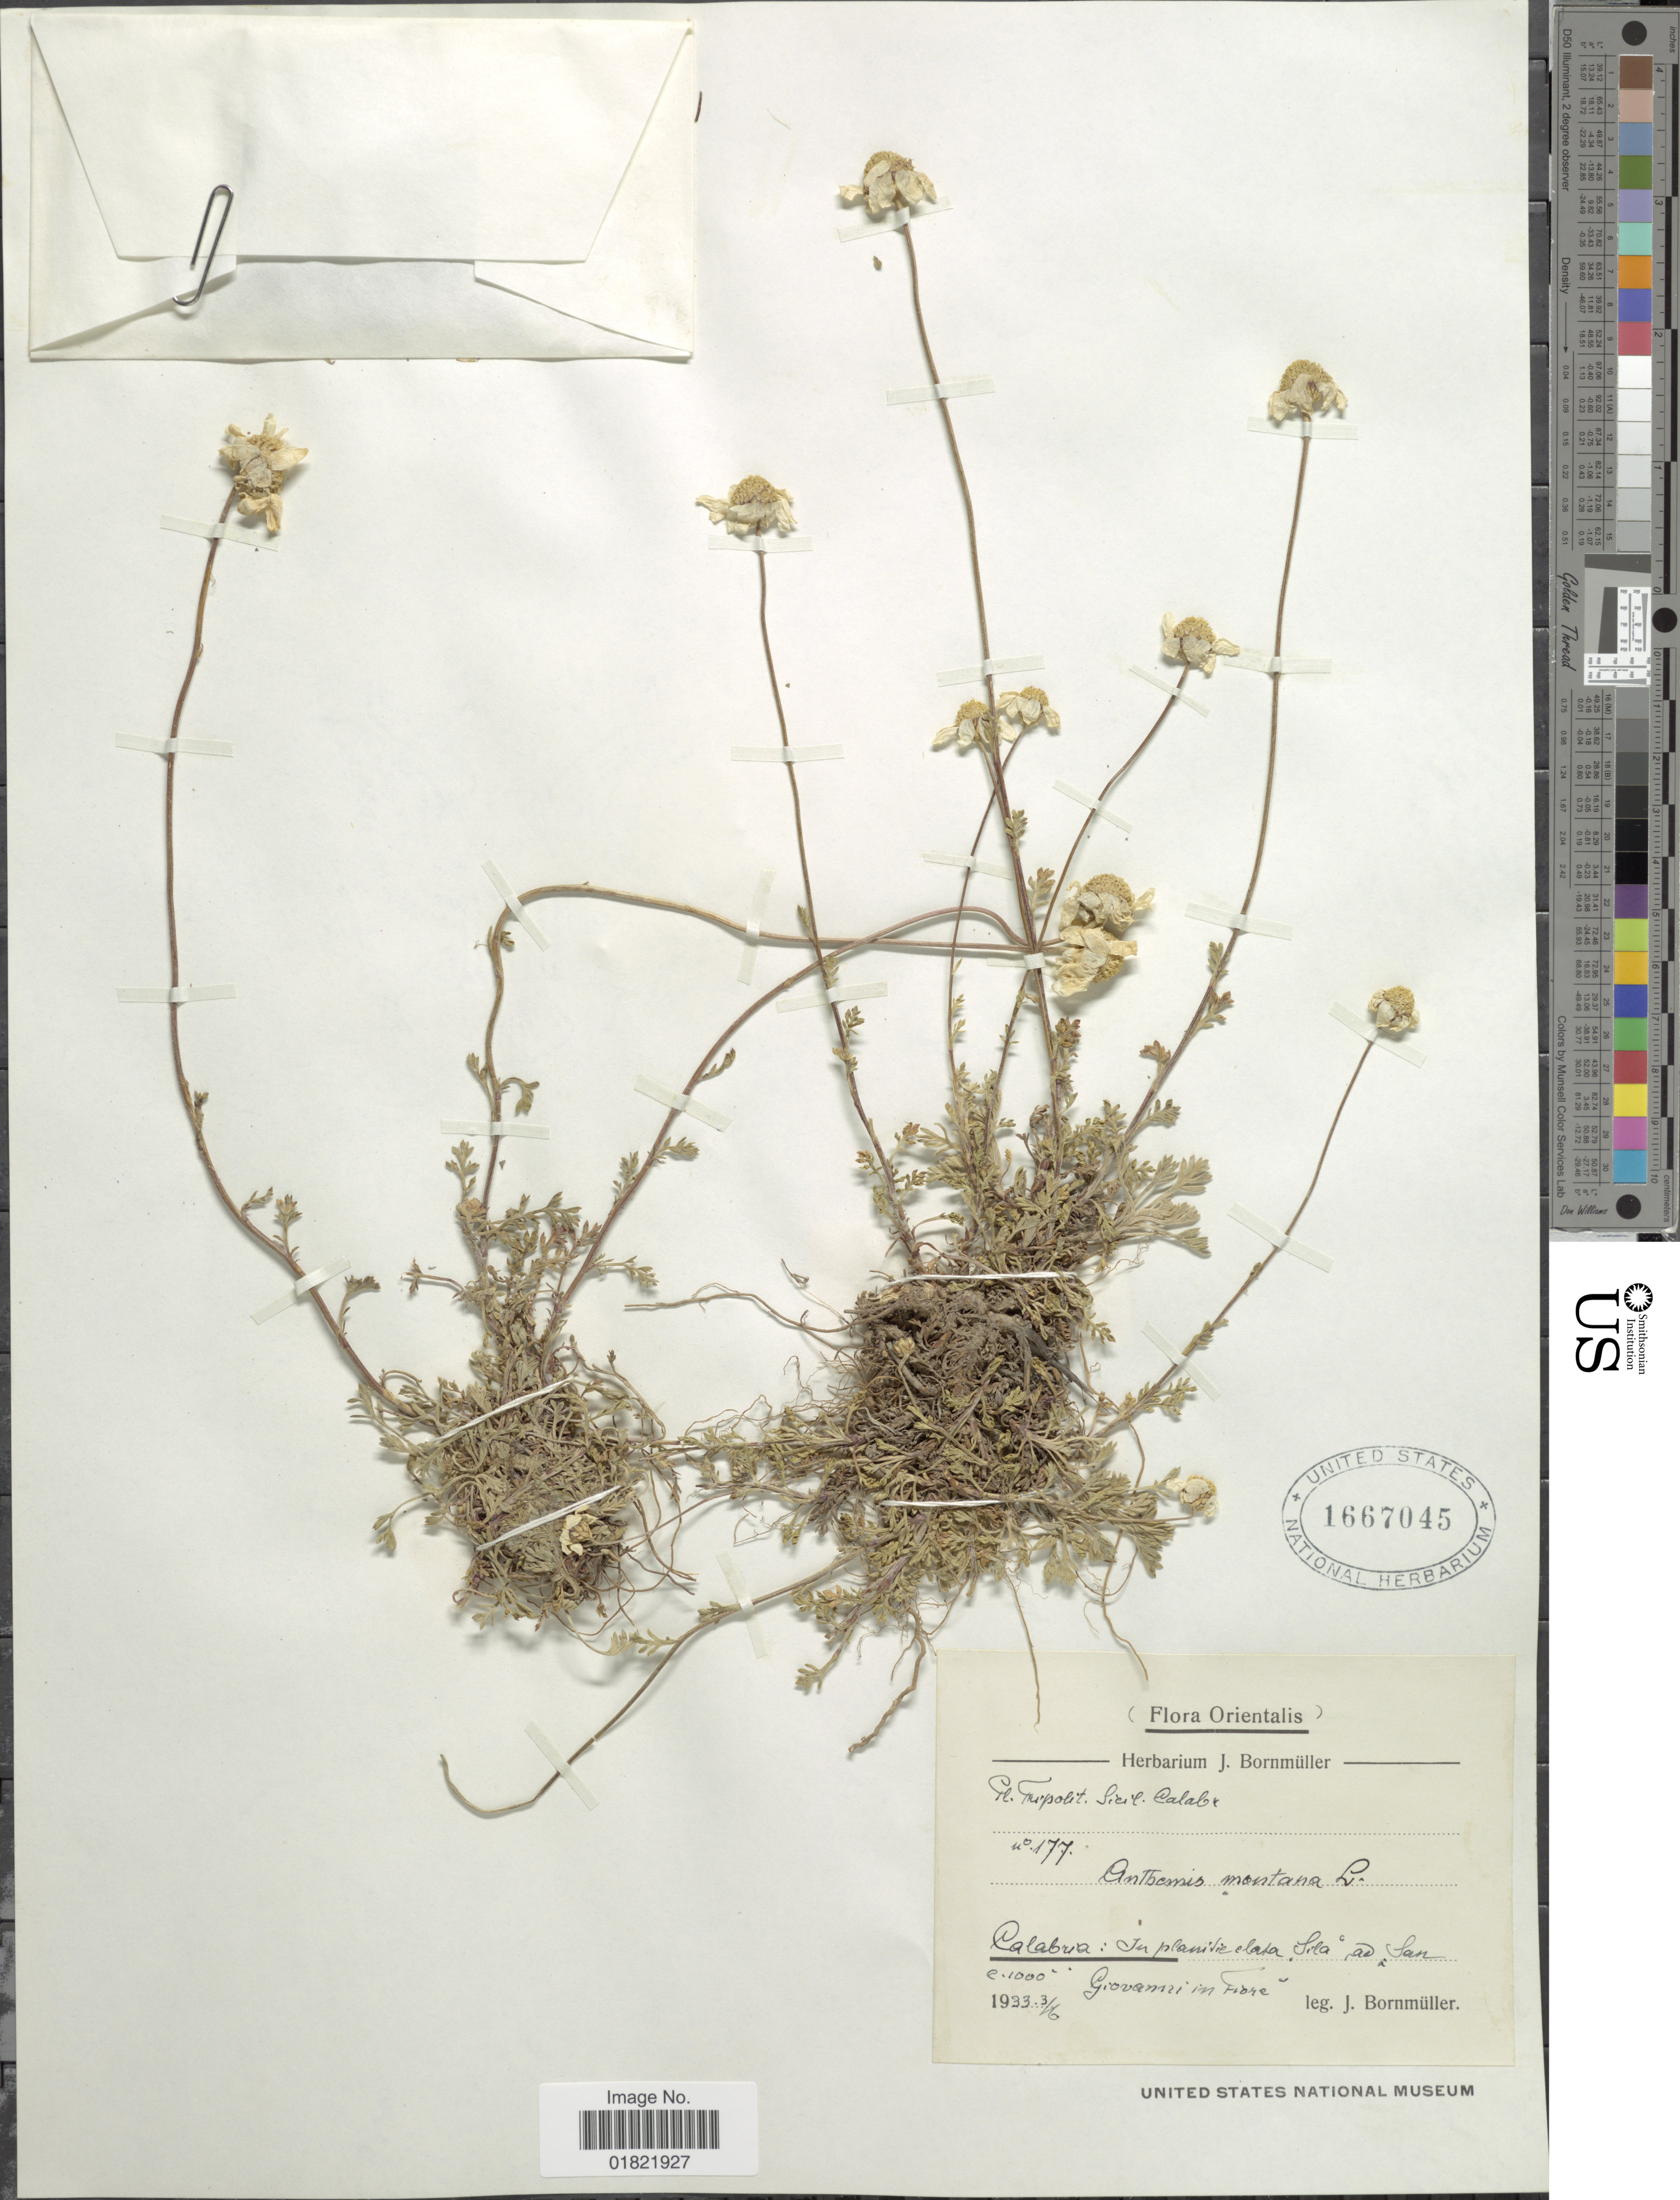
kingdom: Plantae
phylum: Tracheophyta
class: Magnoliopsida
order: Asterales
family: Asteraceae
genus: Anthemis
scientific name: Anthemis montana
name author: L.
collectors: J. Bornmüller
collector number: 177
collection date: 1933-06-03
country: Italy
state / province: Calabria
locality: Orientalis, in planitie elata Sila ad San Giovanni in Fiore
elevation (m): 305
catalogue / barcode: US 1667045